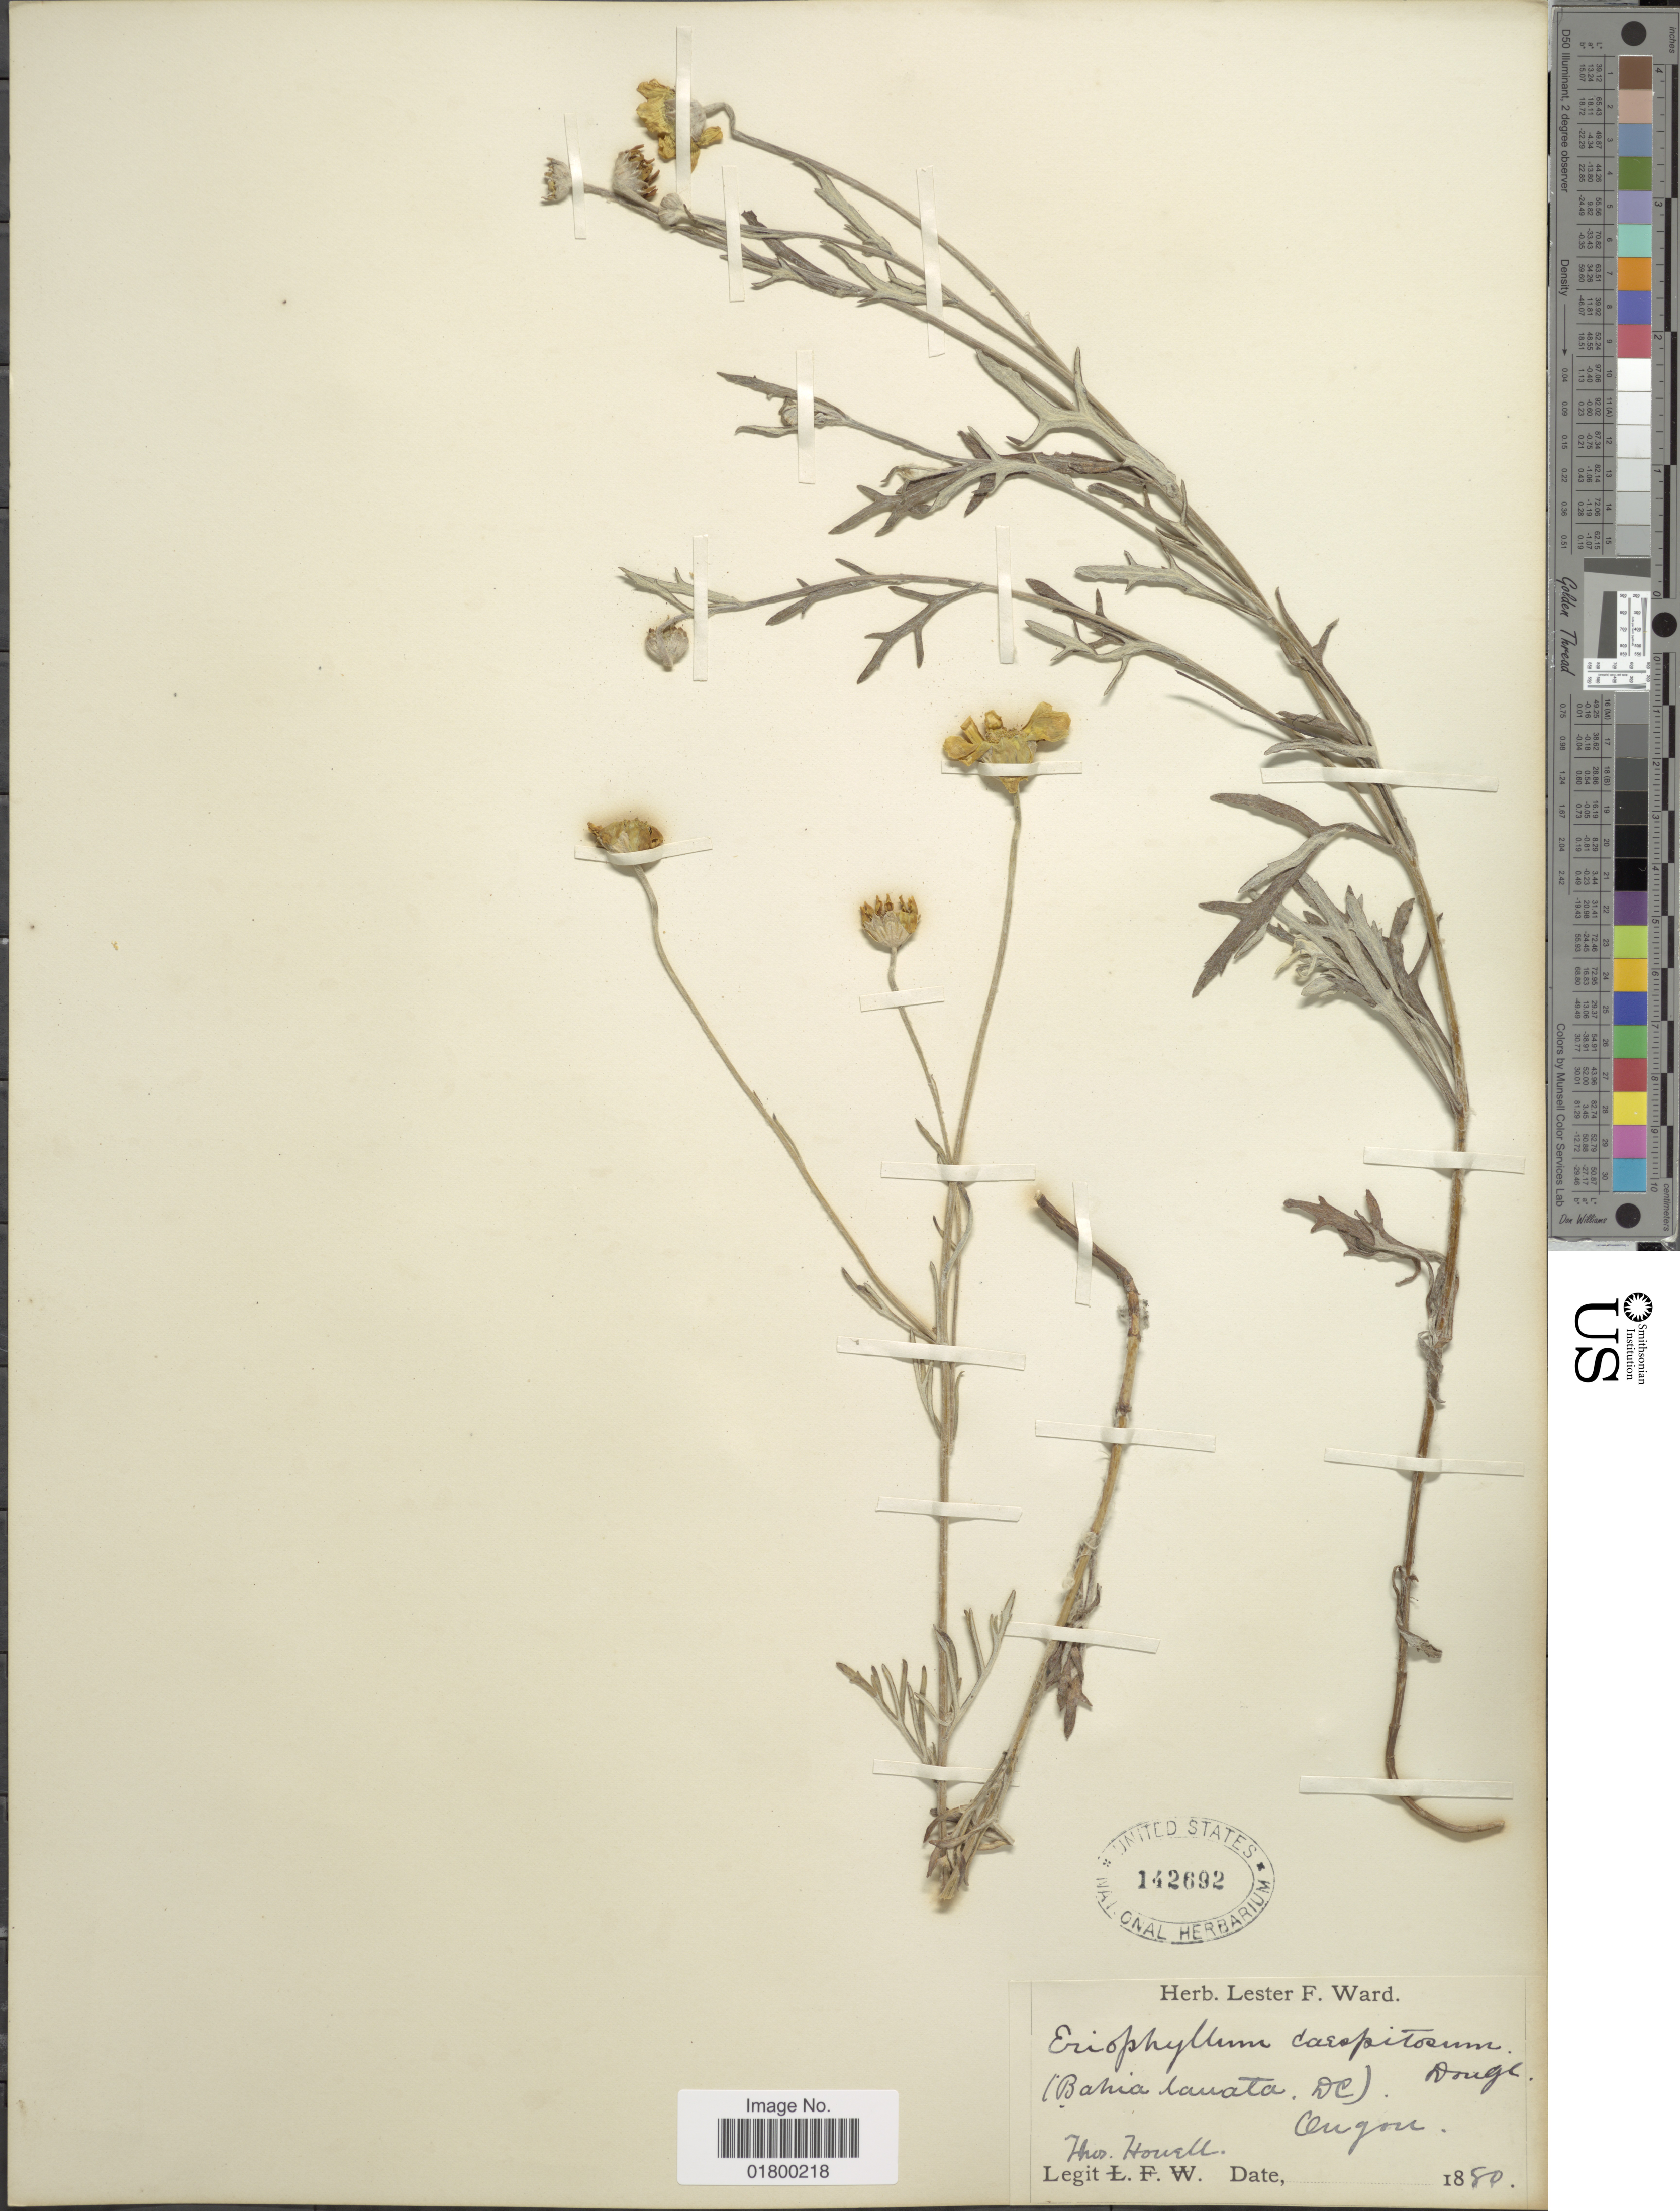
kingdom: Plantae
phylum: Tracheophyta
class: Magnoliopsida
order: Asterales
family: Asteraceae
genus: Eriophyllum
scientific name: Eriophyllum lanatum var. achillioides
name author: (DC.) Jeps.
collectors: T. Howell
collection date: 1880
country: United States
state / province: Oregon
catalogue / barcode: US 142692